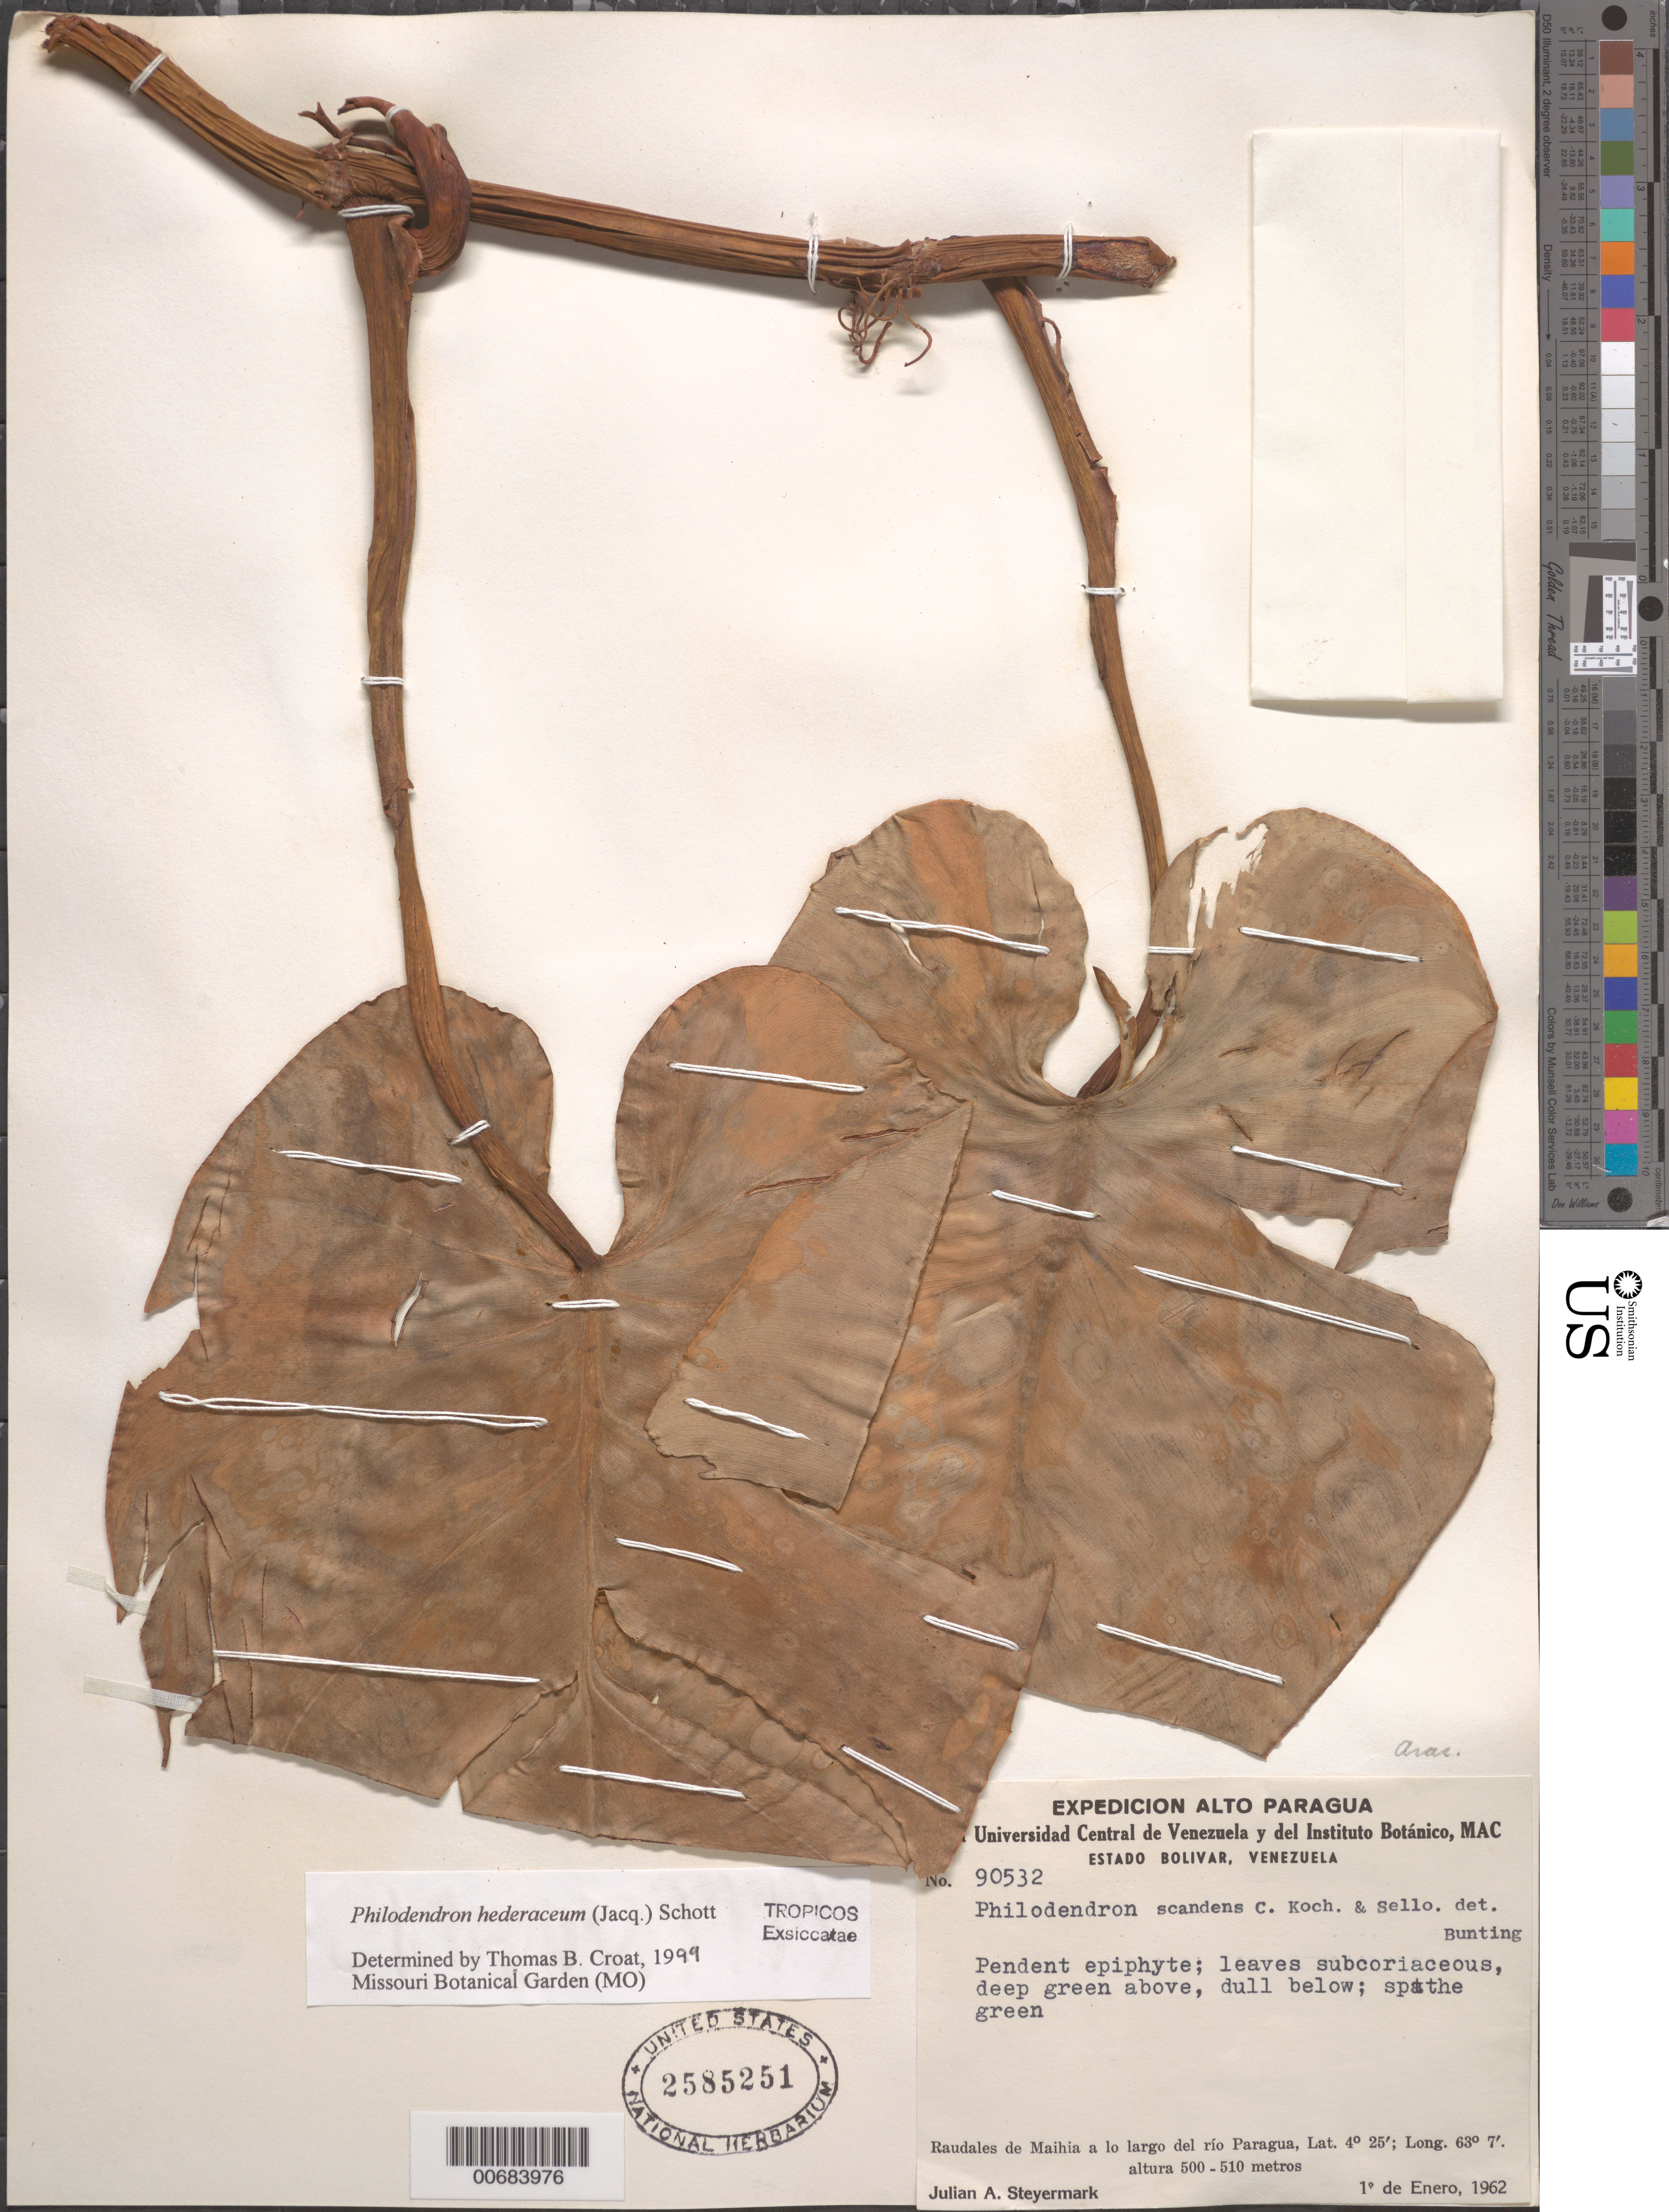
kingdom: Plantae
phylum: Tracheophyta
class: Liliopsida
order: Alismatales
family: Araceae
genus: Philodendron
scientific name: Philodendron hederaceum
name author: (Jacq.) Schott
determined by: Croat, Thomas B., Missouri Botanical Garden (MO)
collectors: J. Steyermark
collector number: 90532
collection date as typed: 1-Jan-62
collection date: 1962-01-01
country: Venezuela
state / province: Bolívar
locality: Raudales de Maihia, Rió Paragua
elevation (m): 500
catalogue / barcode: US 2585251